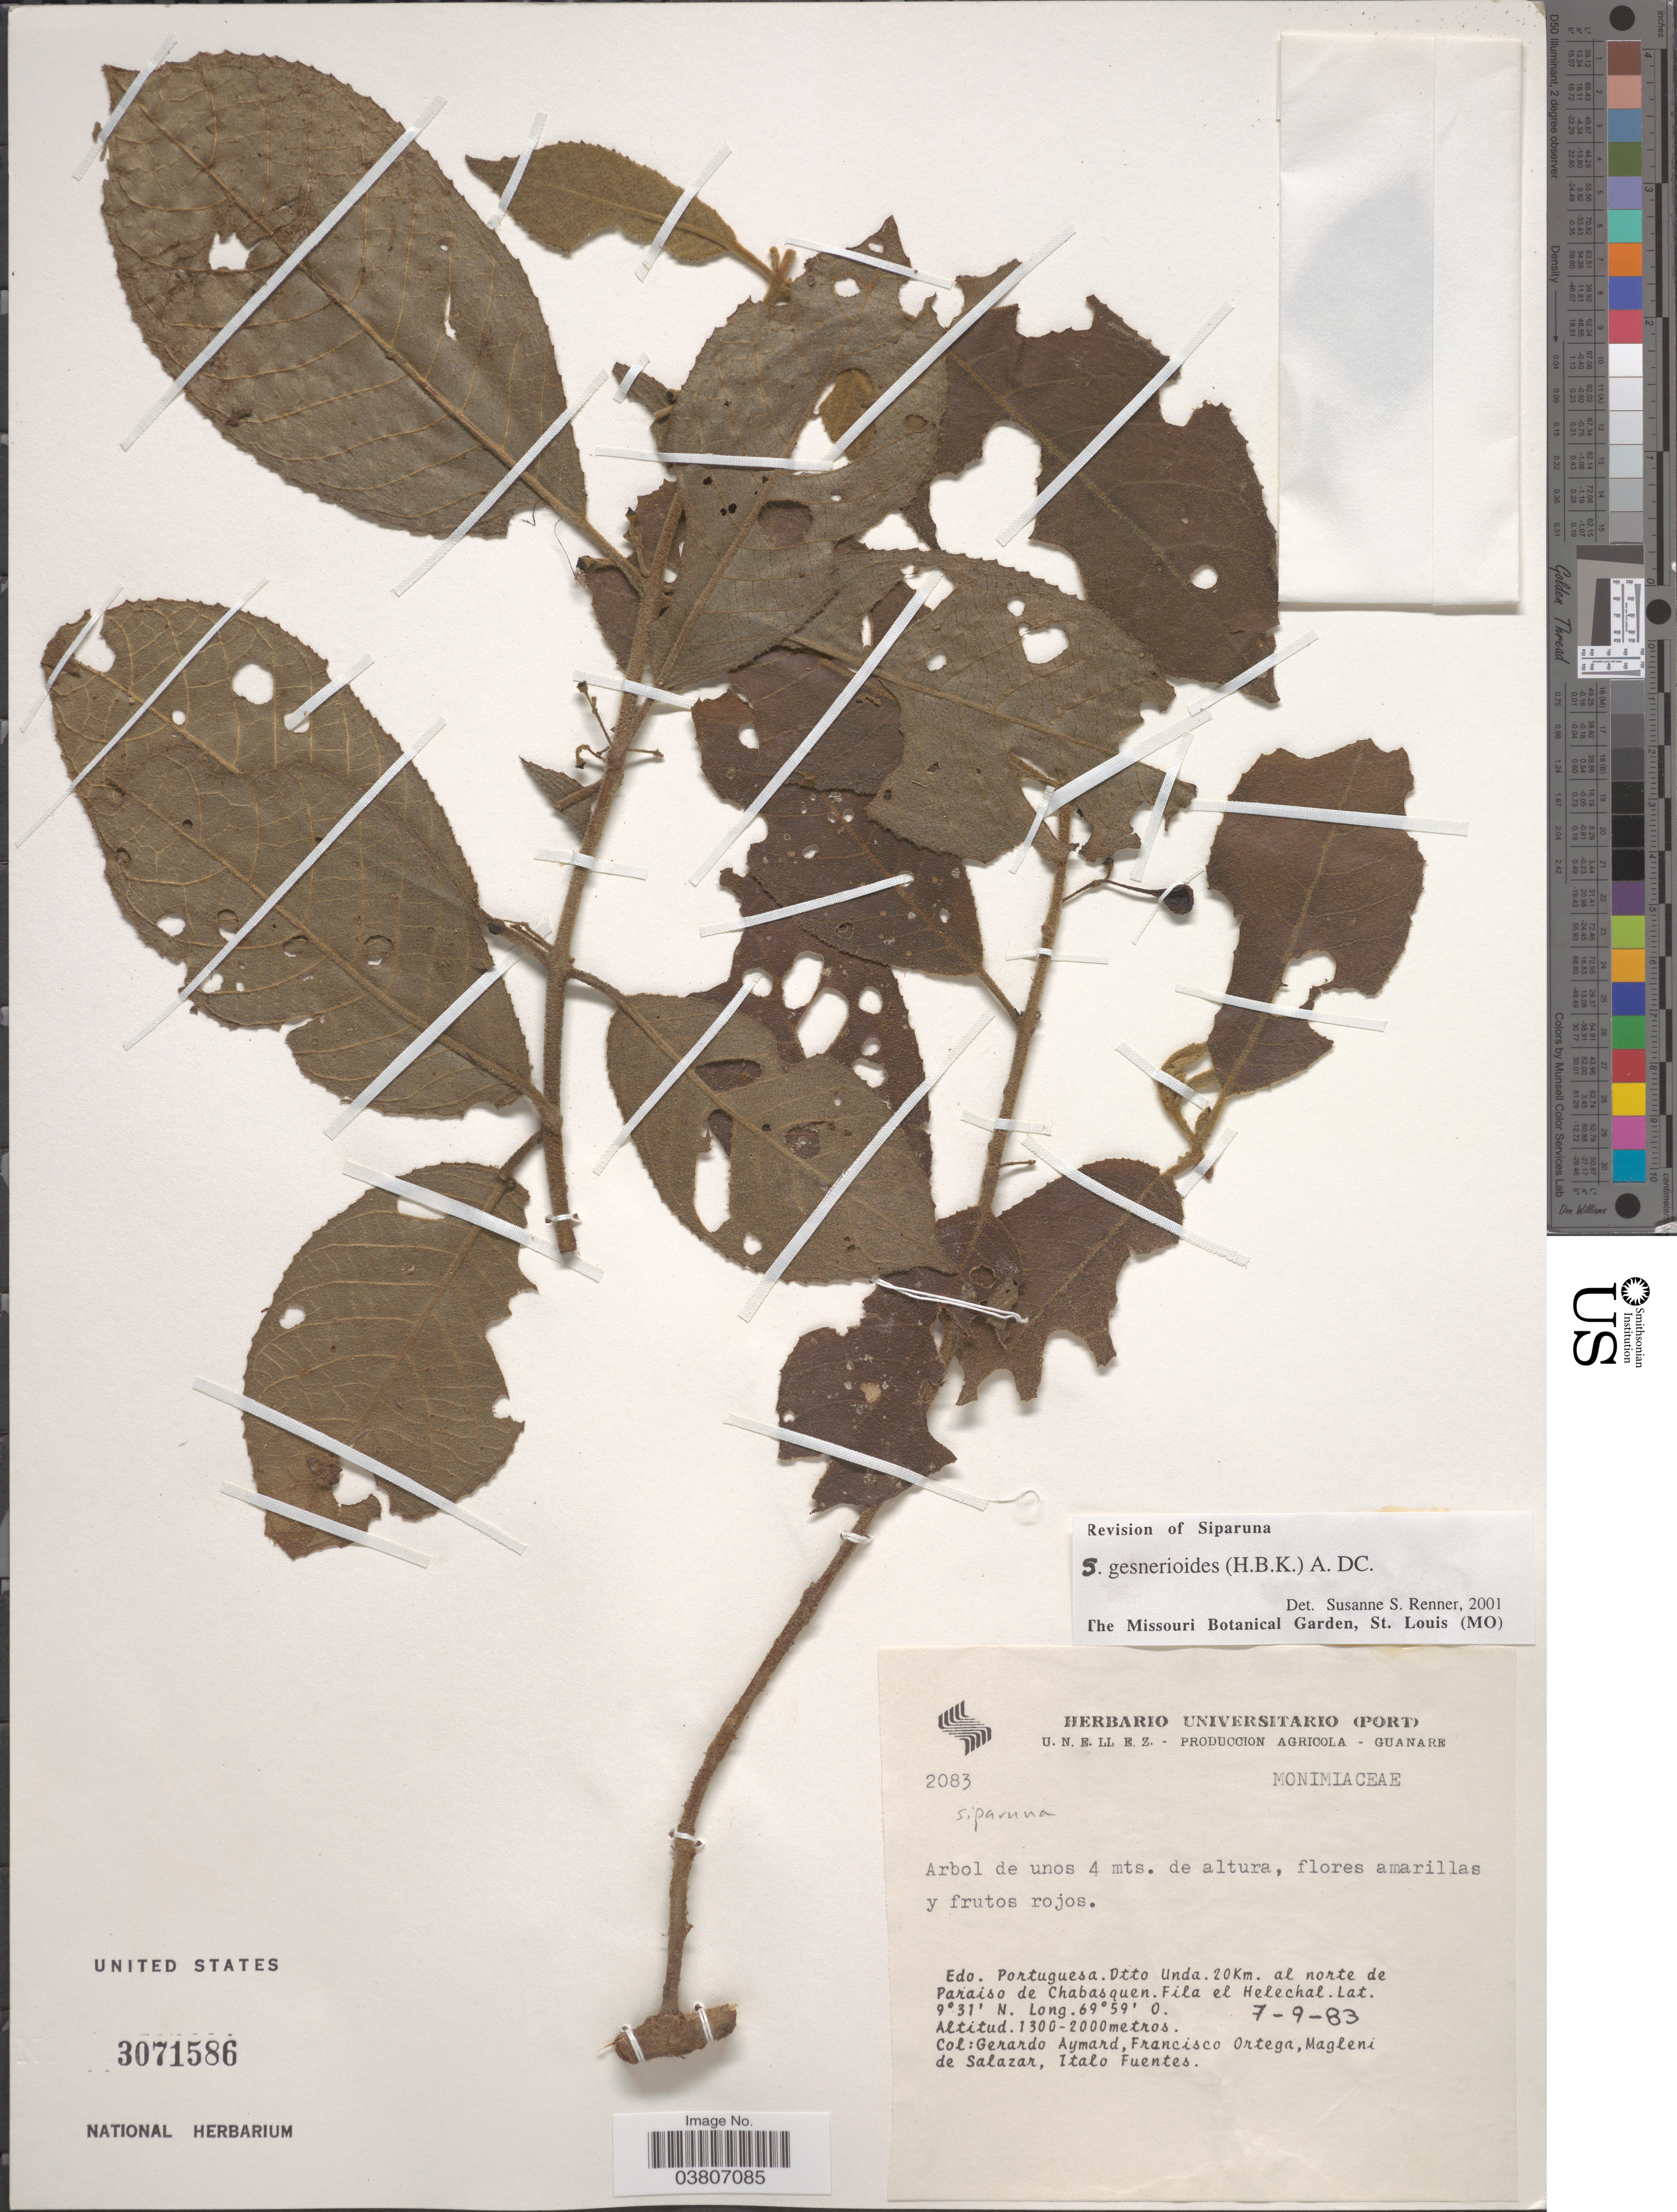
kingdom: Plantae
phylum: Tracheophyta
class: Magnoliopsida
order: Laurales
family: Siparunaceae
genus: Siparuna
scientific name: Siparuna gesnerioides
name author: (Kunth) A. DC.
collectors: G. A. Aymard, F. J. Ortega, M. Salazar & I. Fuentes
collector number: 2083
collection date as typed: Transcribed d/m/y: 7/9/83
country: Venezuela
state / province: Portuguesa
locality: Edo. Portuguesa. Dtto Unda. 20Km. al norte de Paraiso de Chabasquen. Fila el Helechal.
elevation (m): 1300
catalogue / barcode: US 3071586